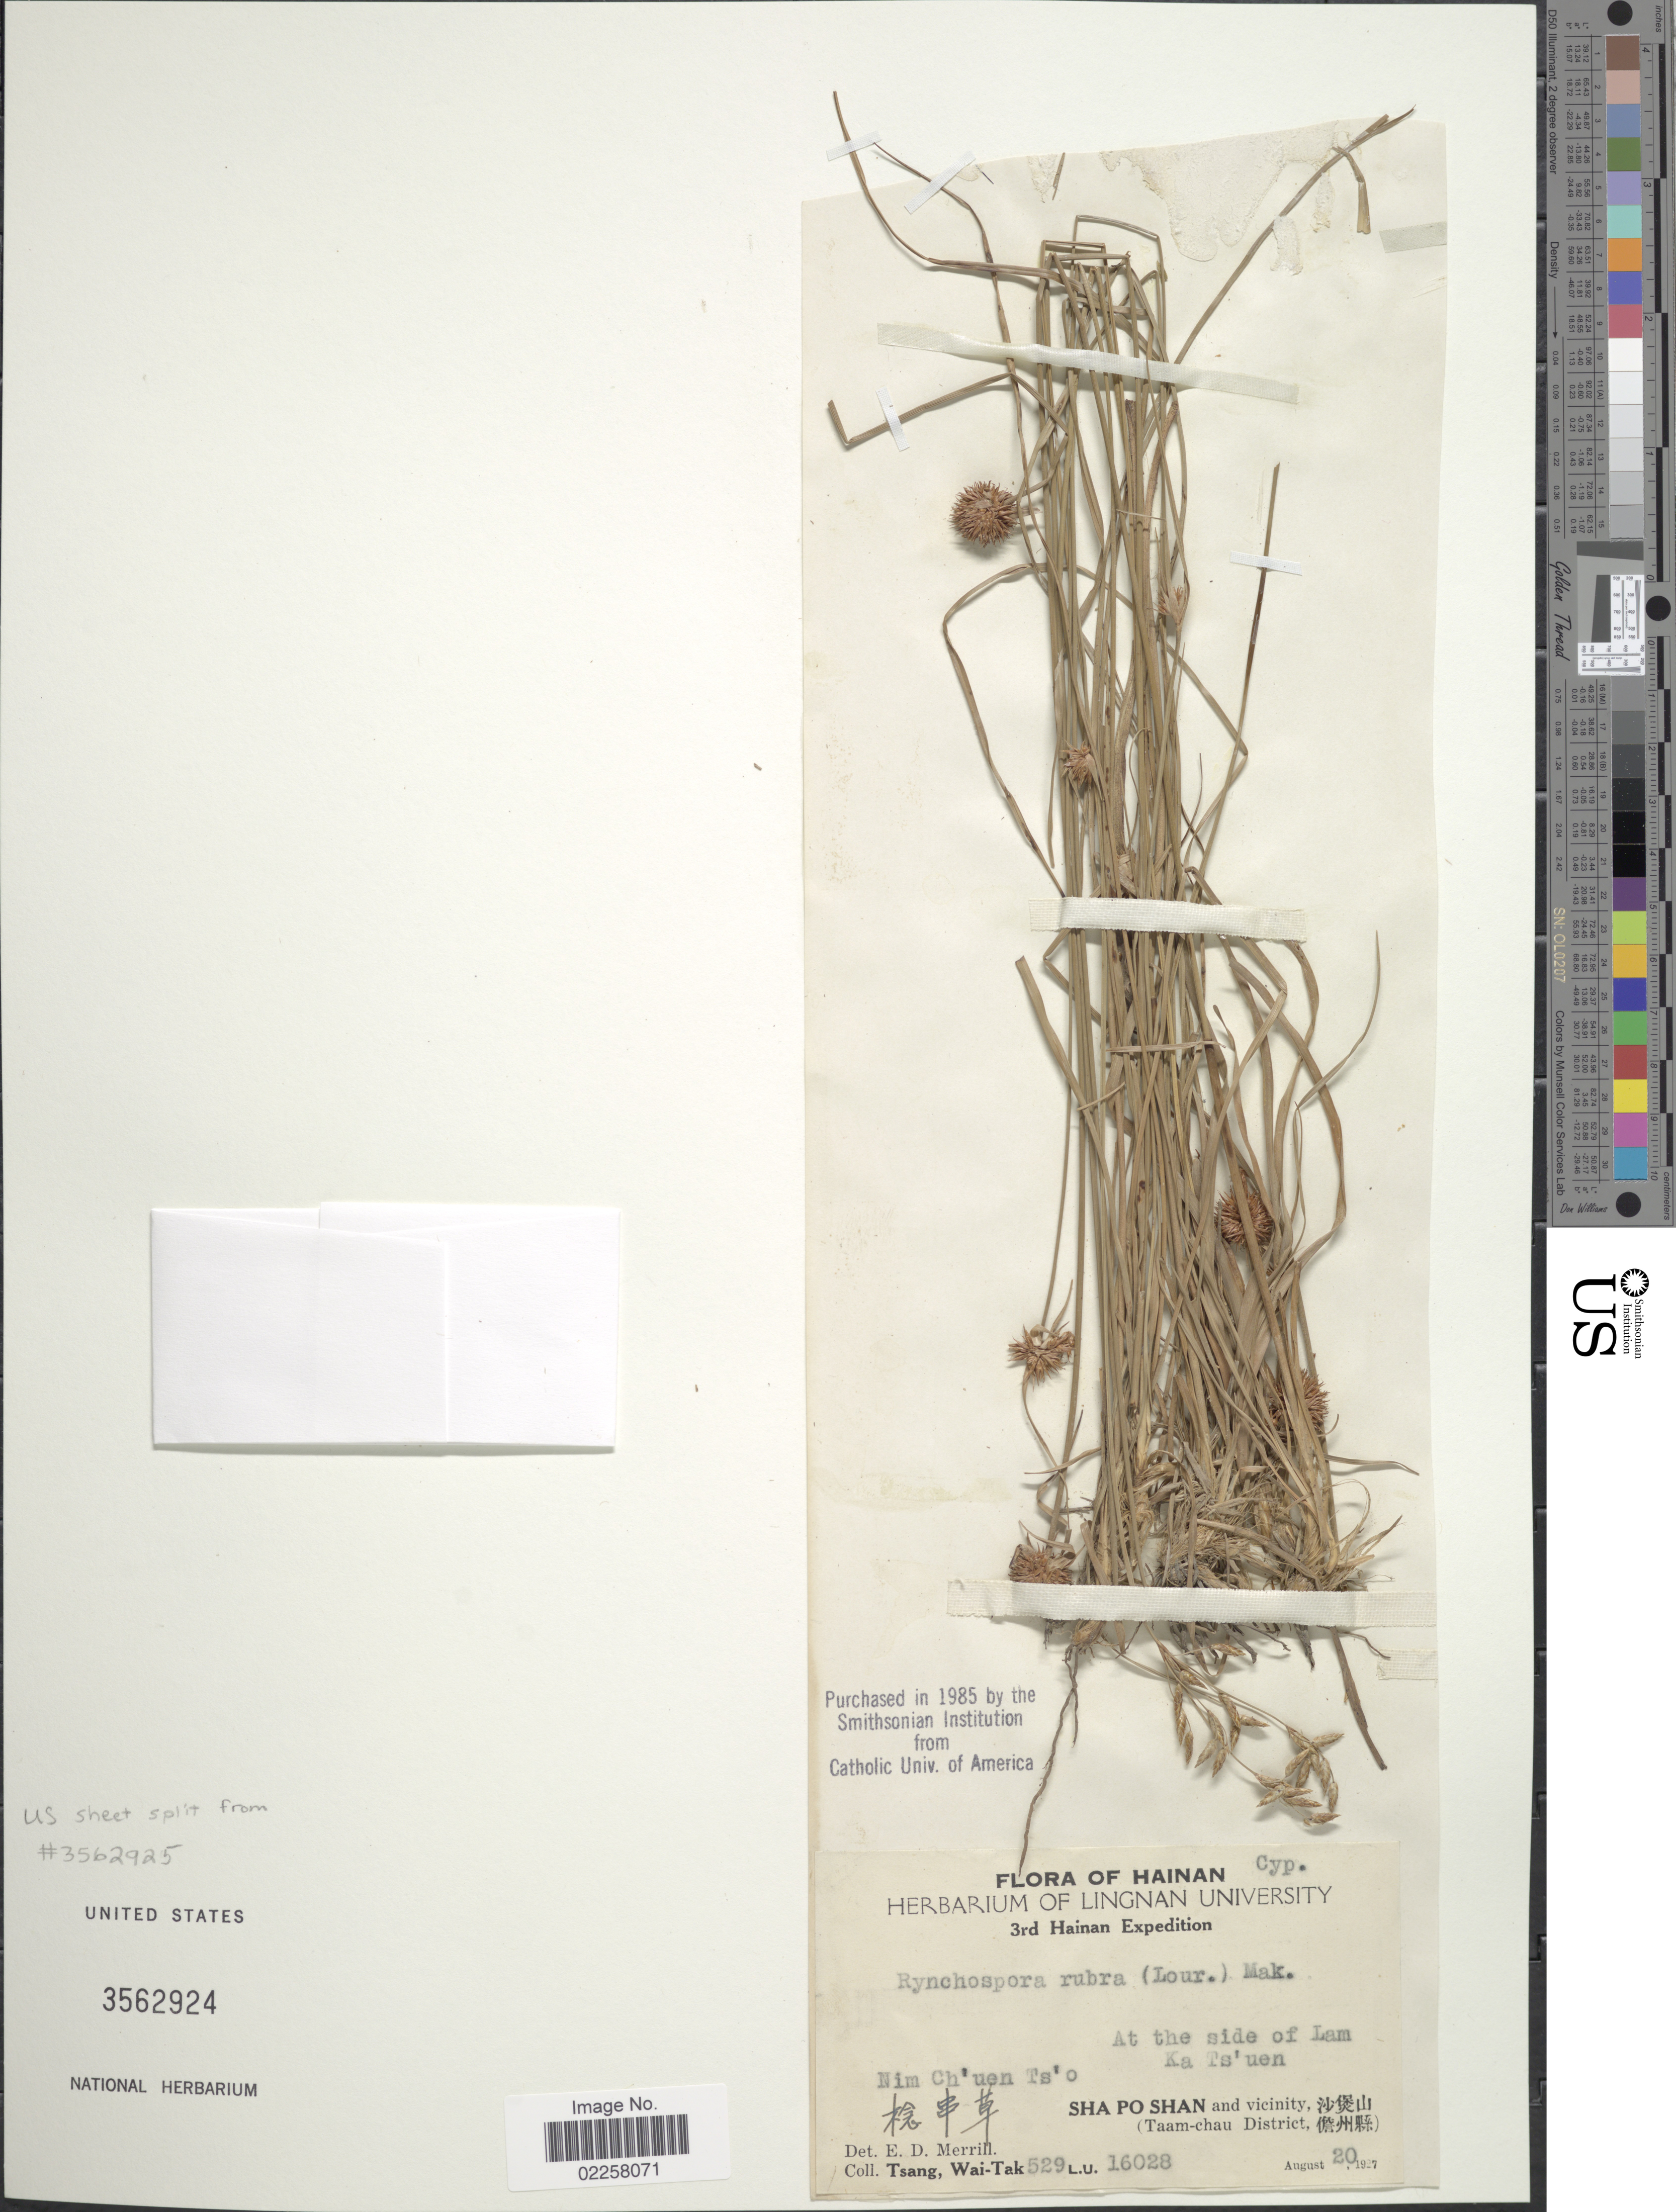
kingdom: Plantae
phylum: Tracheophyta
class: Liliopsida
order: Poales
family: Cyperaceae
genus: Rhynchospora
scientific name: Rhynchospora rubra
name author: (Lour.) Makino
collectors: W. T. Tsang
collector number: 529/L.U.16028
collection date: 1927-08-20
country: China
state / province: Hainan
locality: At the side of Lam Ka Ts'uen. Nim Ch'uen Ts'o. Sha Po Shan and vicinity, (Taam-chau District)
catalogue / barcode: US 3562924